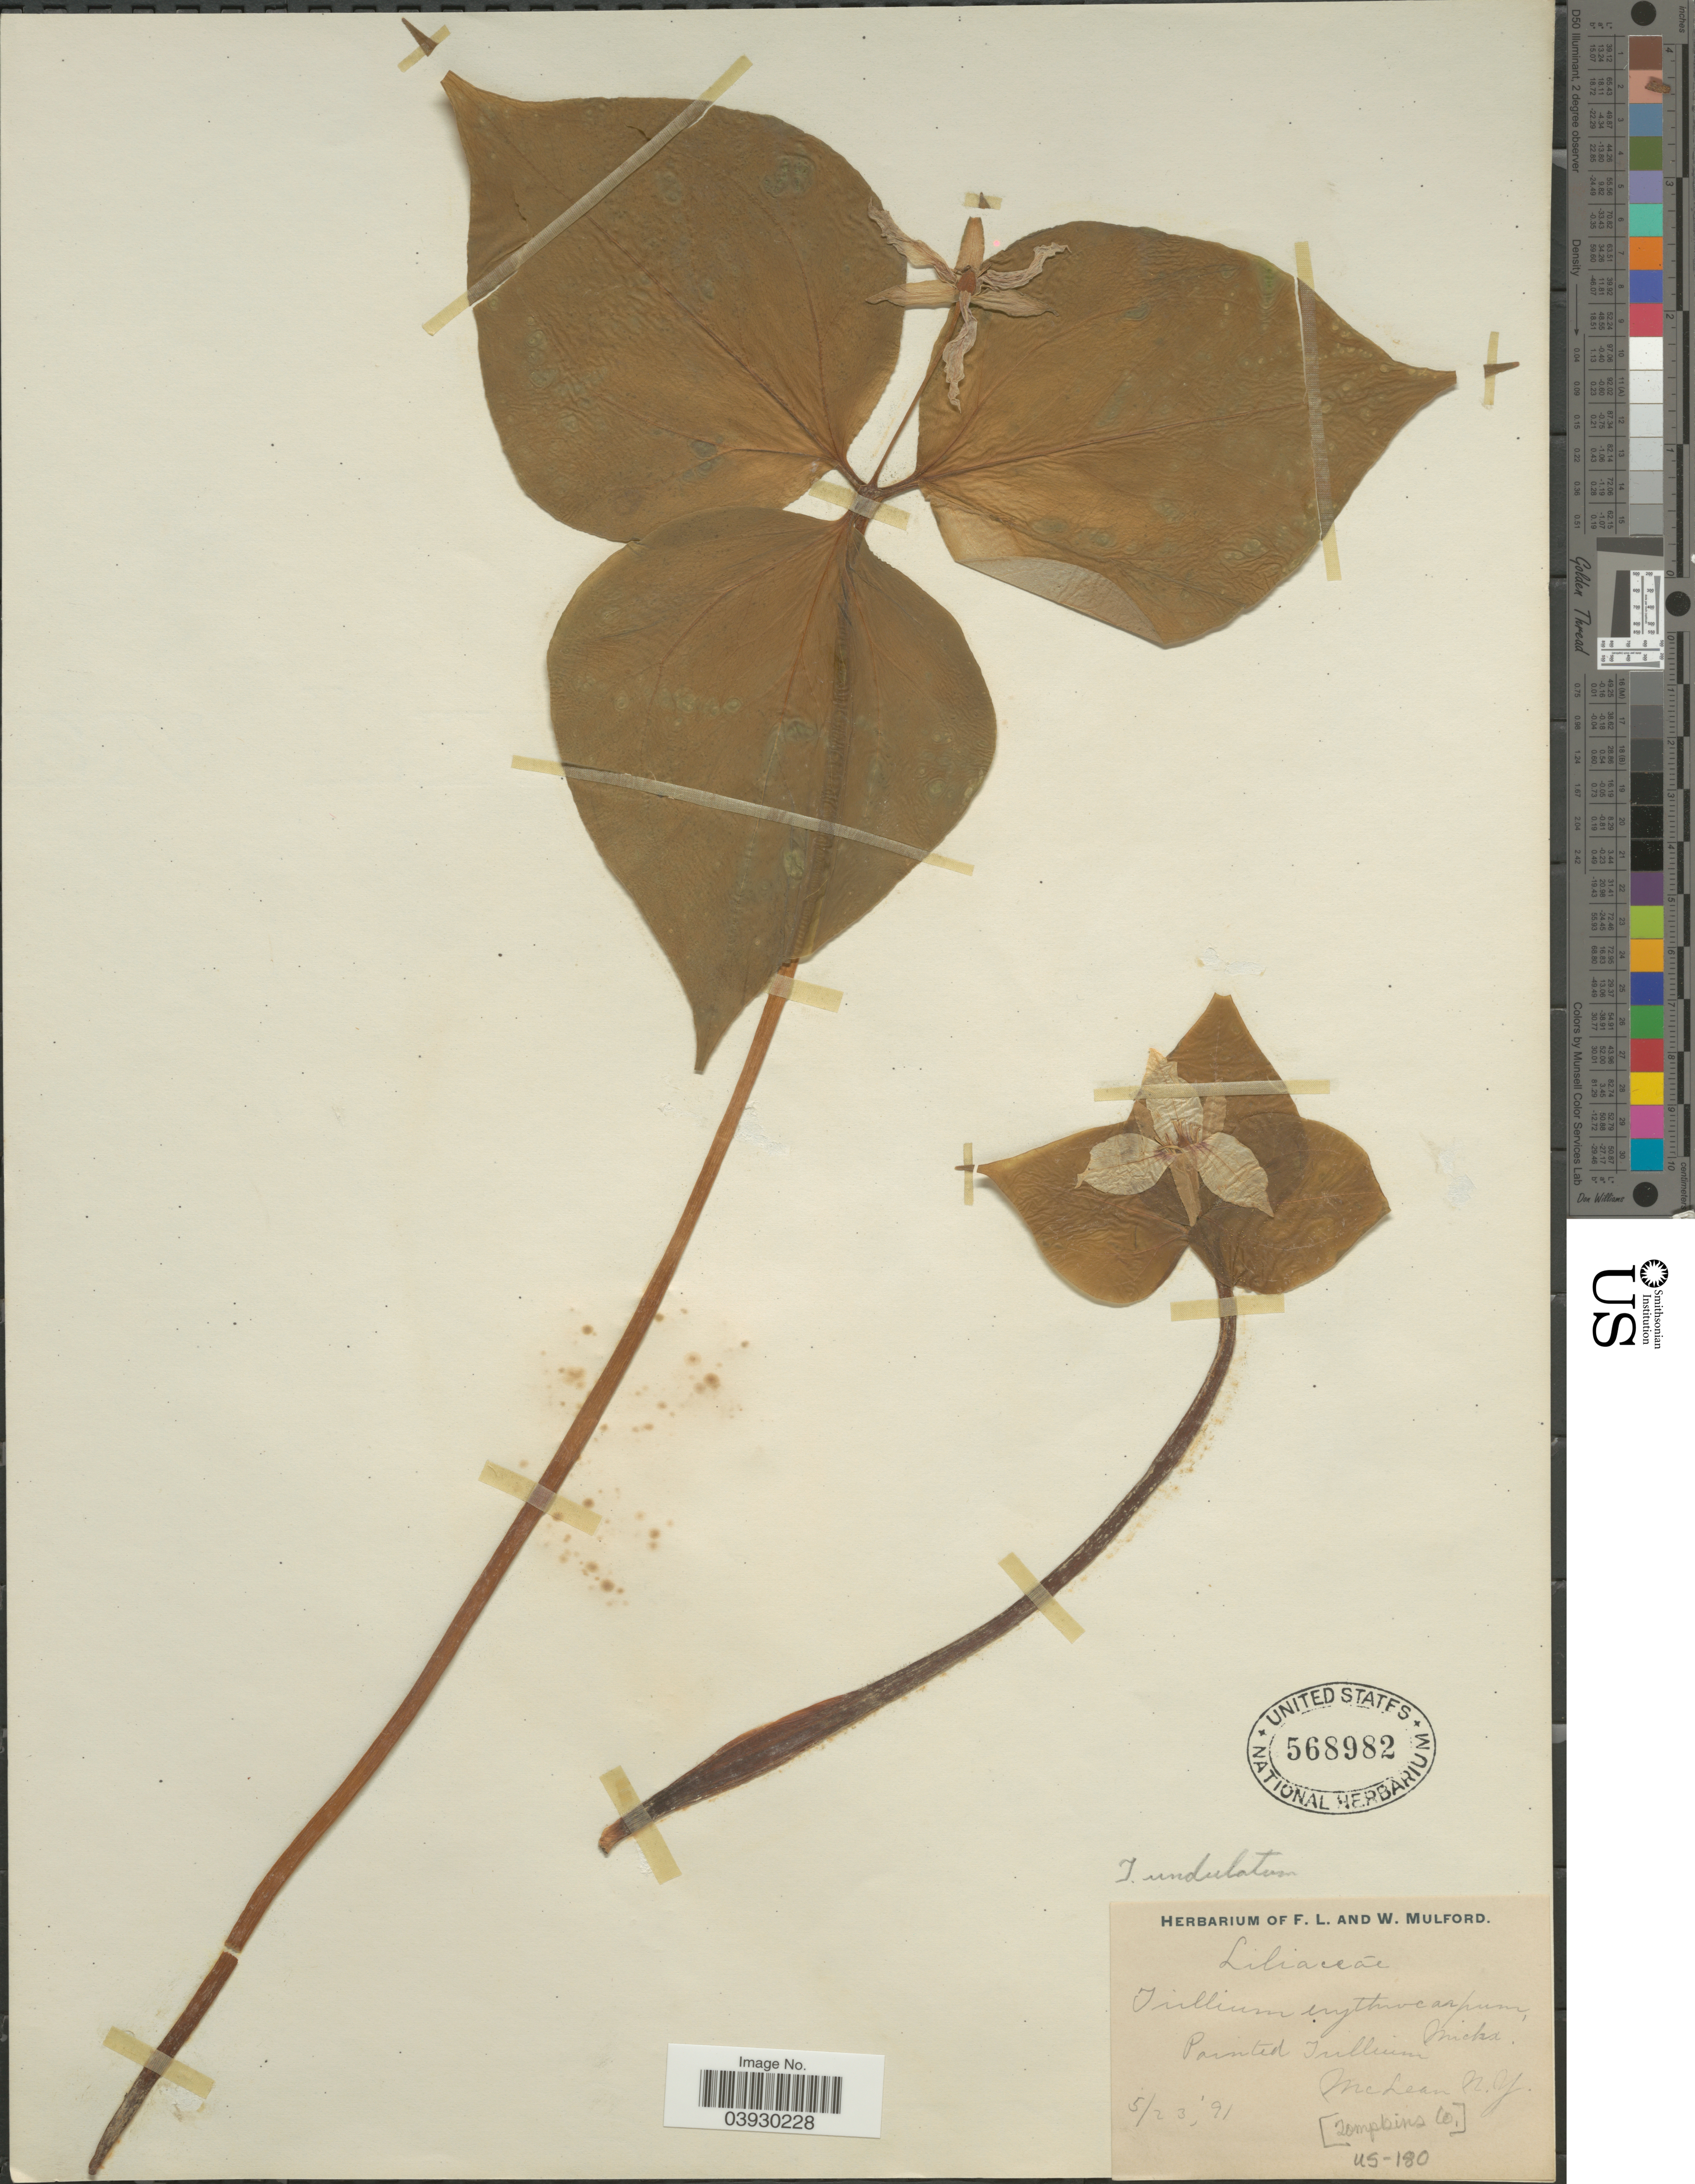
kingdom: Plantae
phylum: Tracheophyta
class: Liliopsida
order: Liliales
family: Melanthiaceae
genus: Trillium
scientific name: Trillium undulatum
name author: Willd.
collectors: ex herb. F. L. and W. Mulford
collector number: US-180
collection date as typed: Transcribed d/m/y: 23/5/91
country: United States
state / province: New York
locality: McLean. Tompkins Co.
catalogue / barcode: US 568982